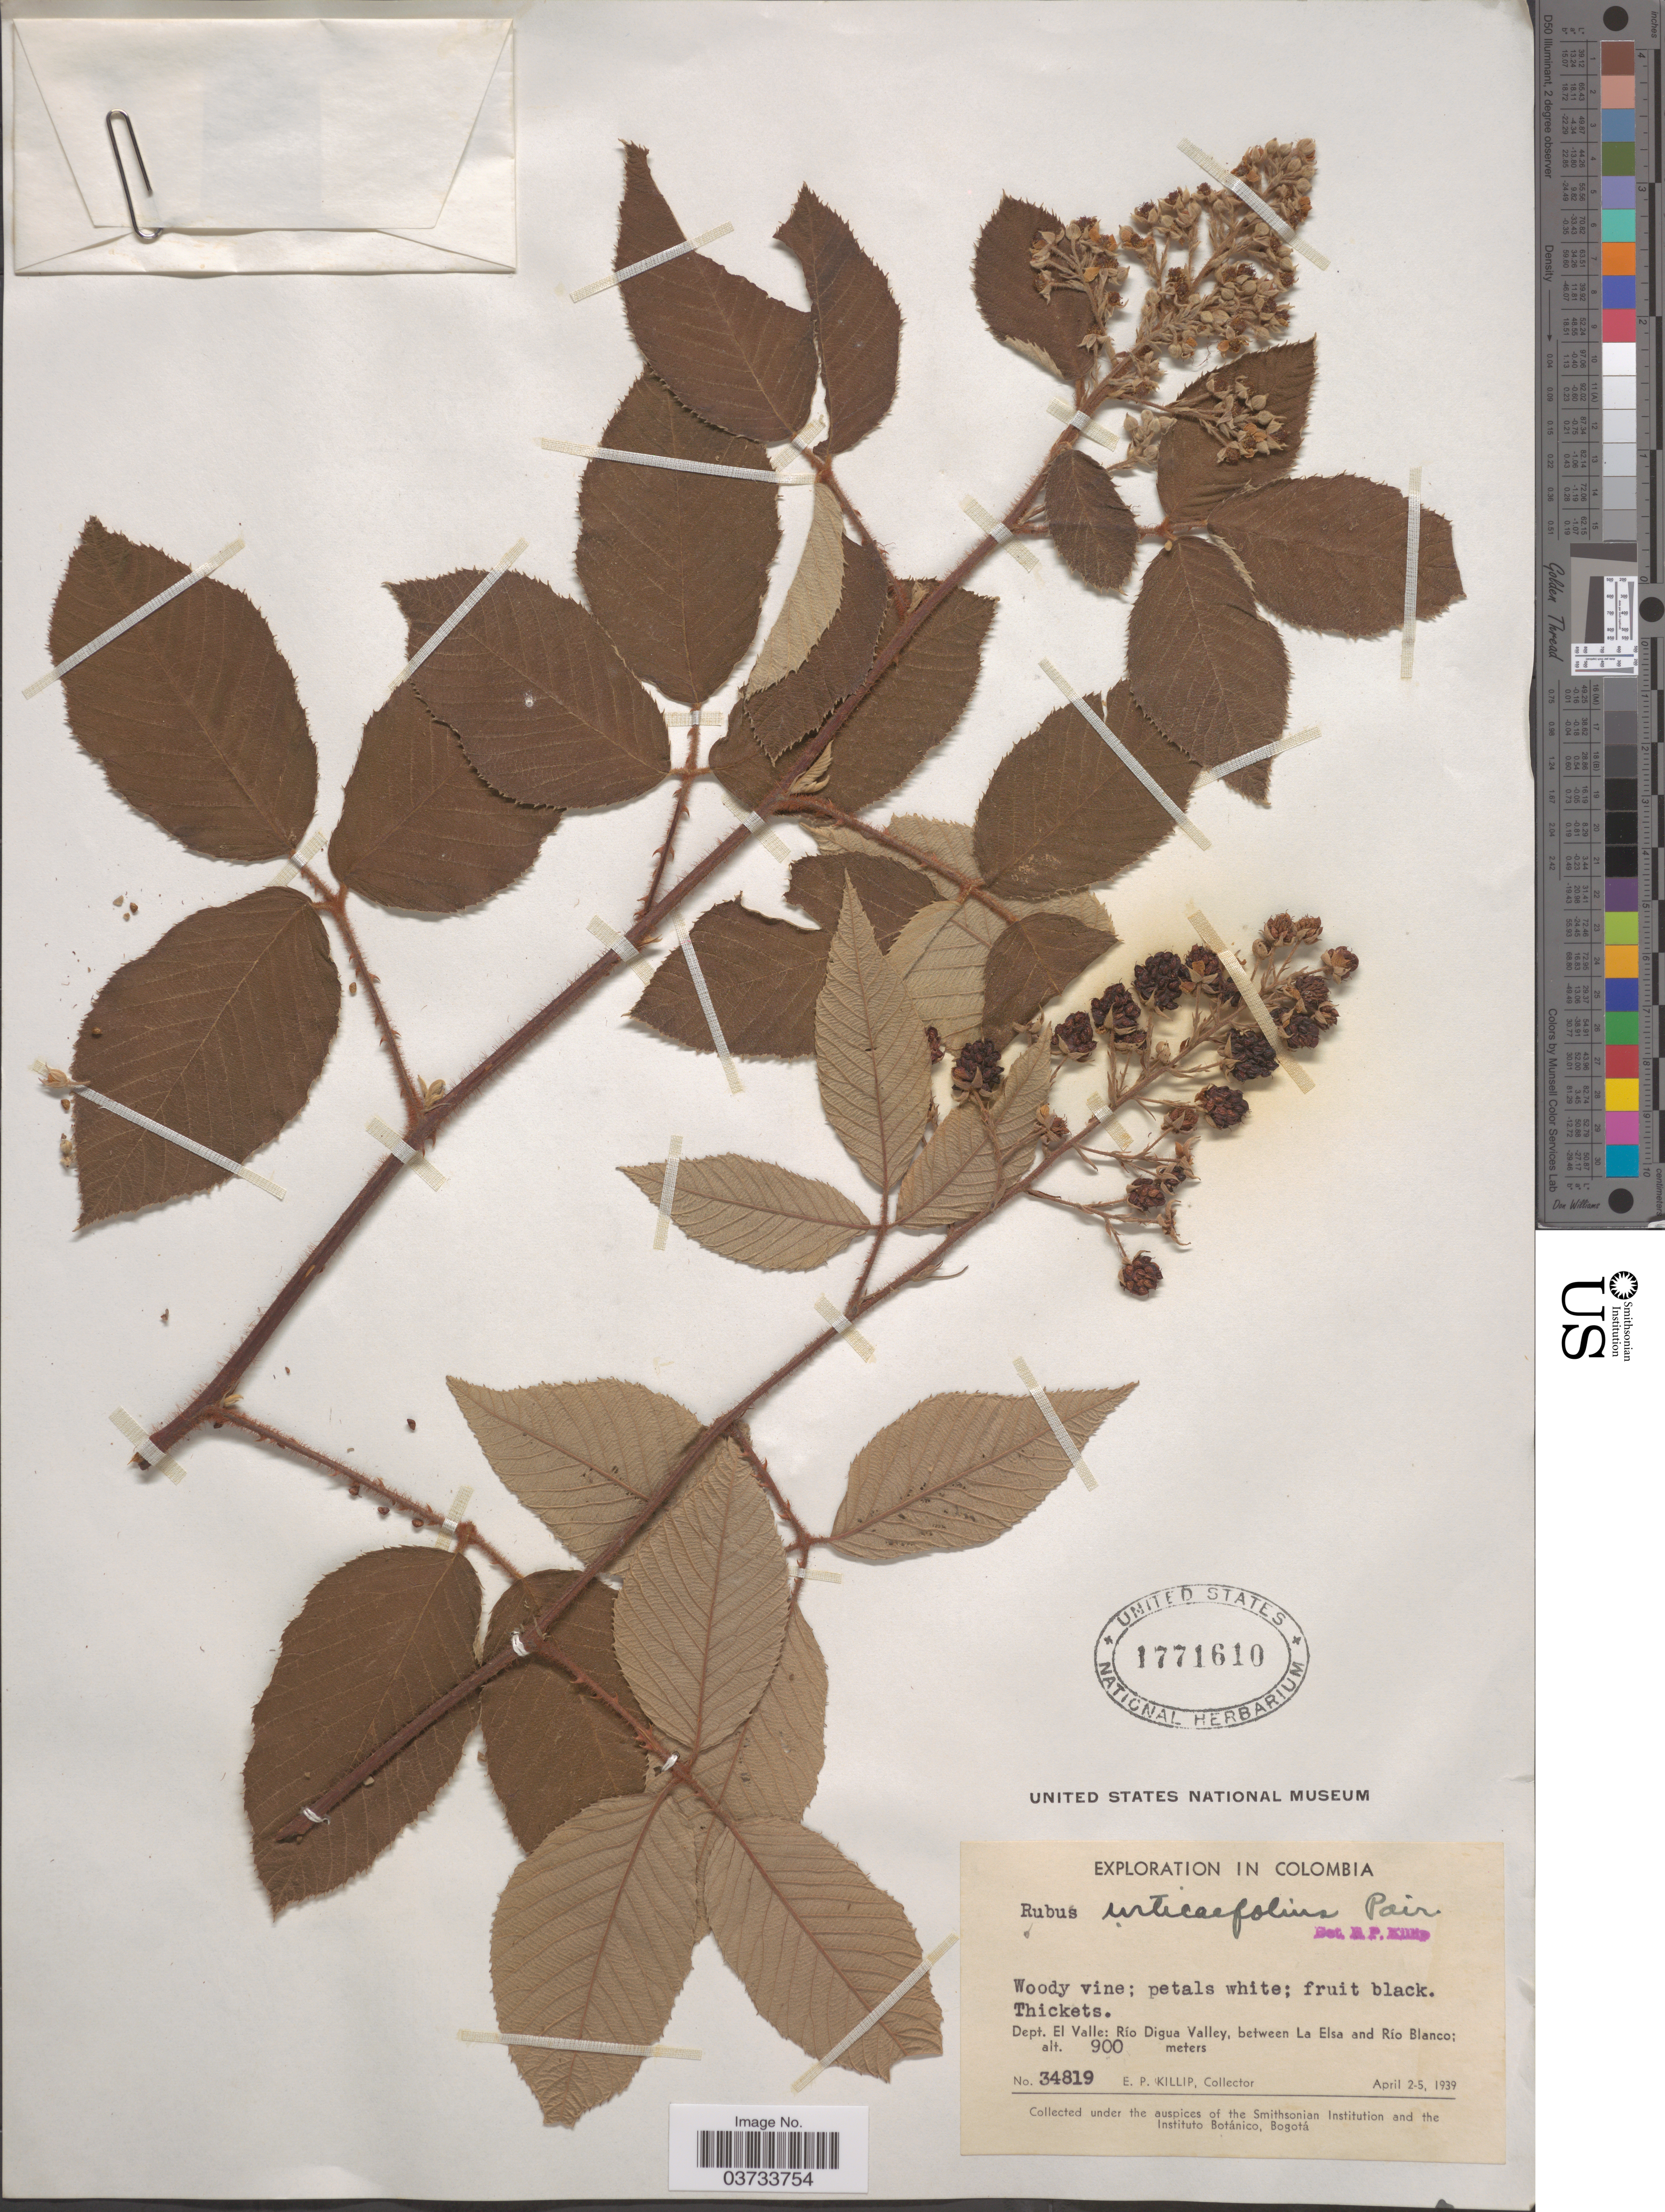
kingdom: Plantae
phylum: Tracheophyta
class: Magnoliopsida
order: Rosales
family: Rosaceae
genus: Rubus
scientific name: Rubus urticifolius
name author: Poir.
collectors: E. P. Killip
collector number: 34819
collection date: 1939-04-02/1939-04-05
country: Colombia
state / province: Valle del Cauca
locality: Dept. El Valle: Río Digua Valley, between La Elsa and Río Blanco.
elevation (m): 900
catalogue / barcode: US 1771610